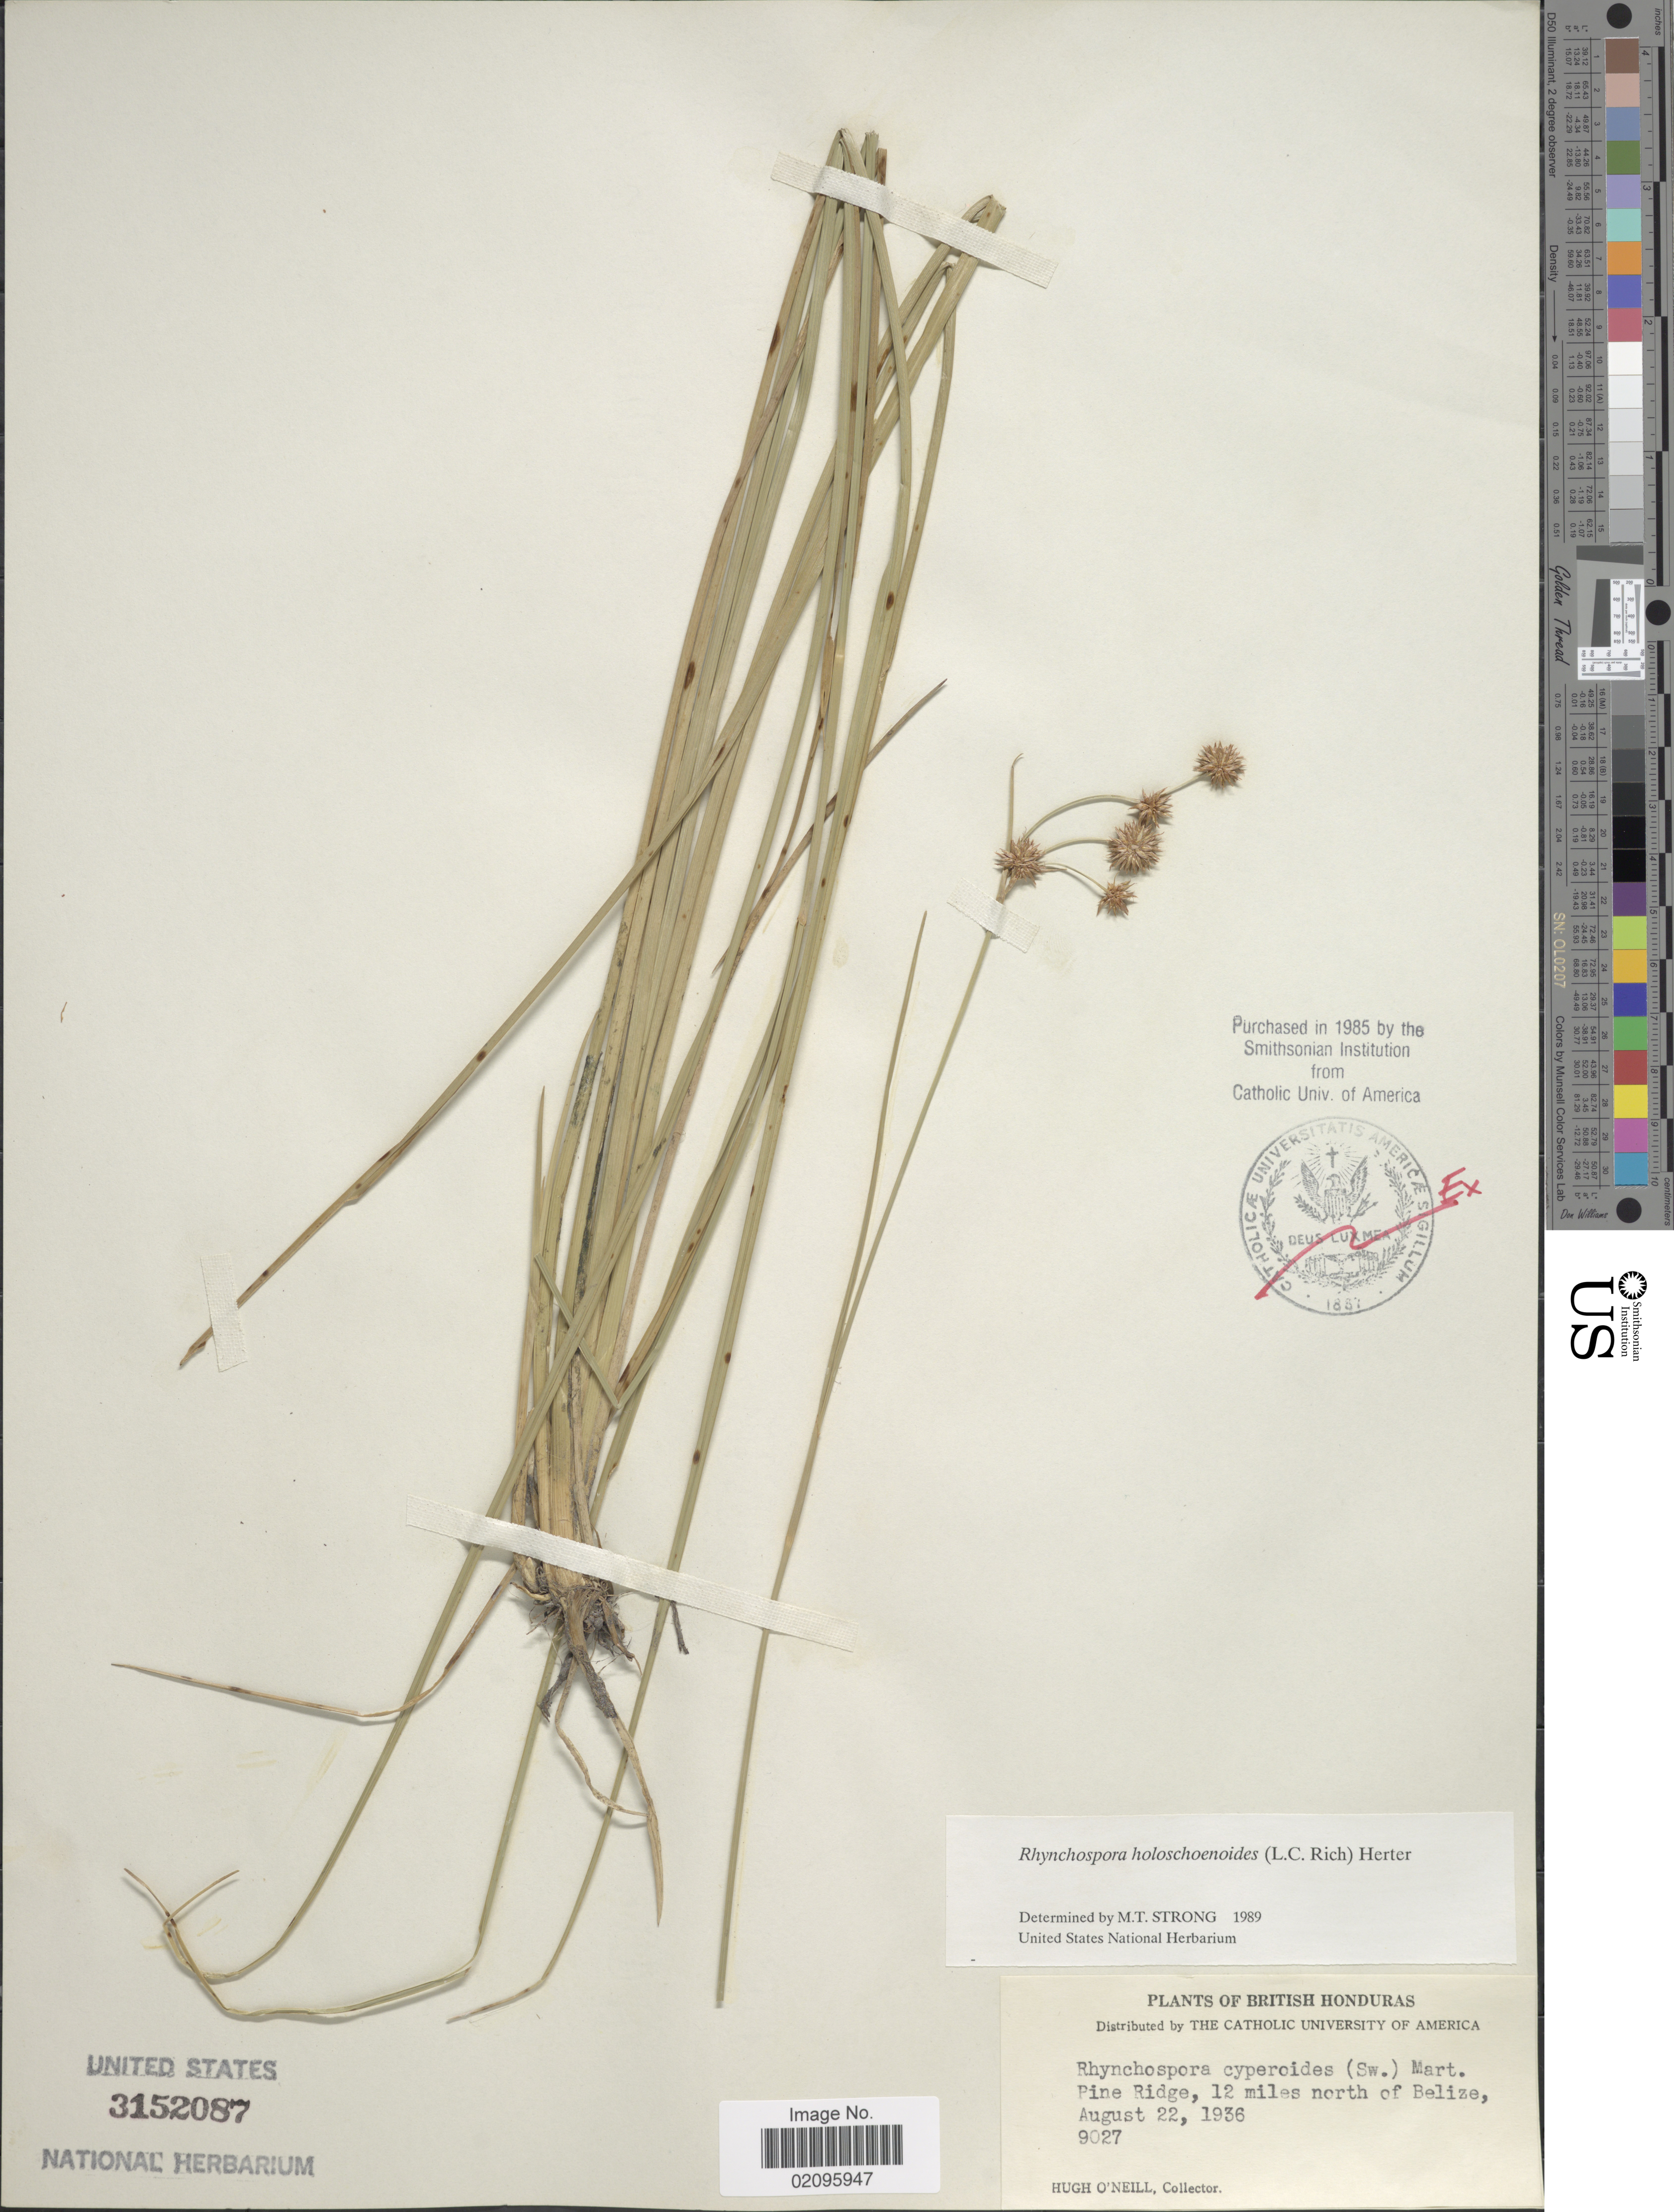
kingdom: Plantae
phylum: Tracheophyta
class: Liliopsida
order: Poales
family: Cyperaceae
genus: Rhynchospora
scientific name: Rhynchospora holoschoenoides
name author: (Rich.) Herter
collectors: H. O'Neill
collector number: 9027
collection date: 1936-08-22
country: Belize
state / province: Belize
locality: British Honduras, Pine Ridge, 12 miles north of Belize.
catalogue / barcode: US 3152087